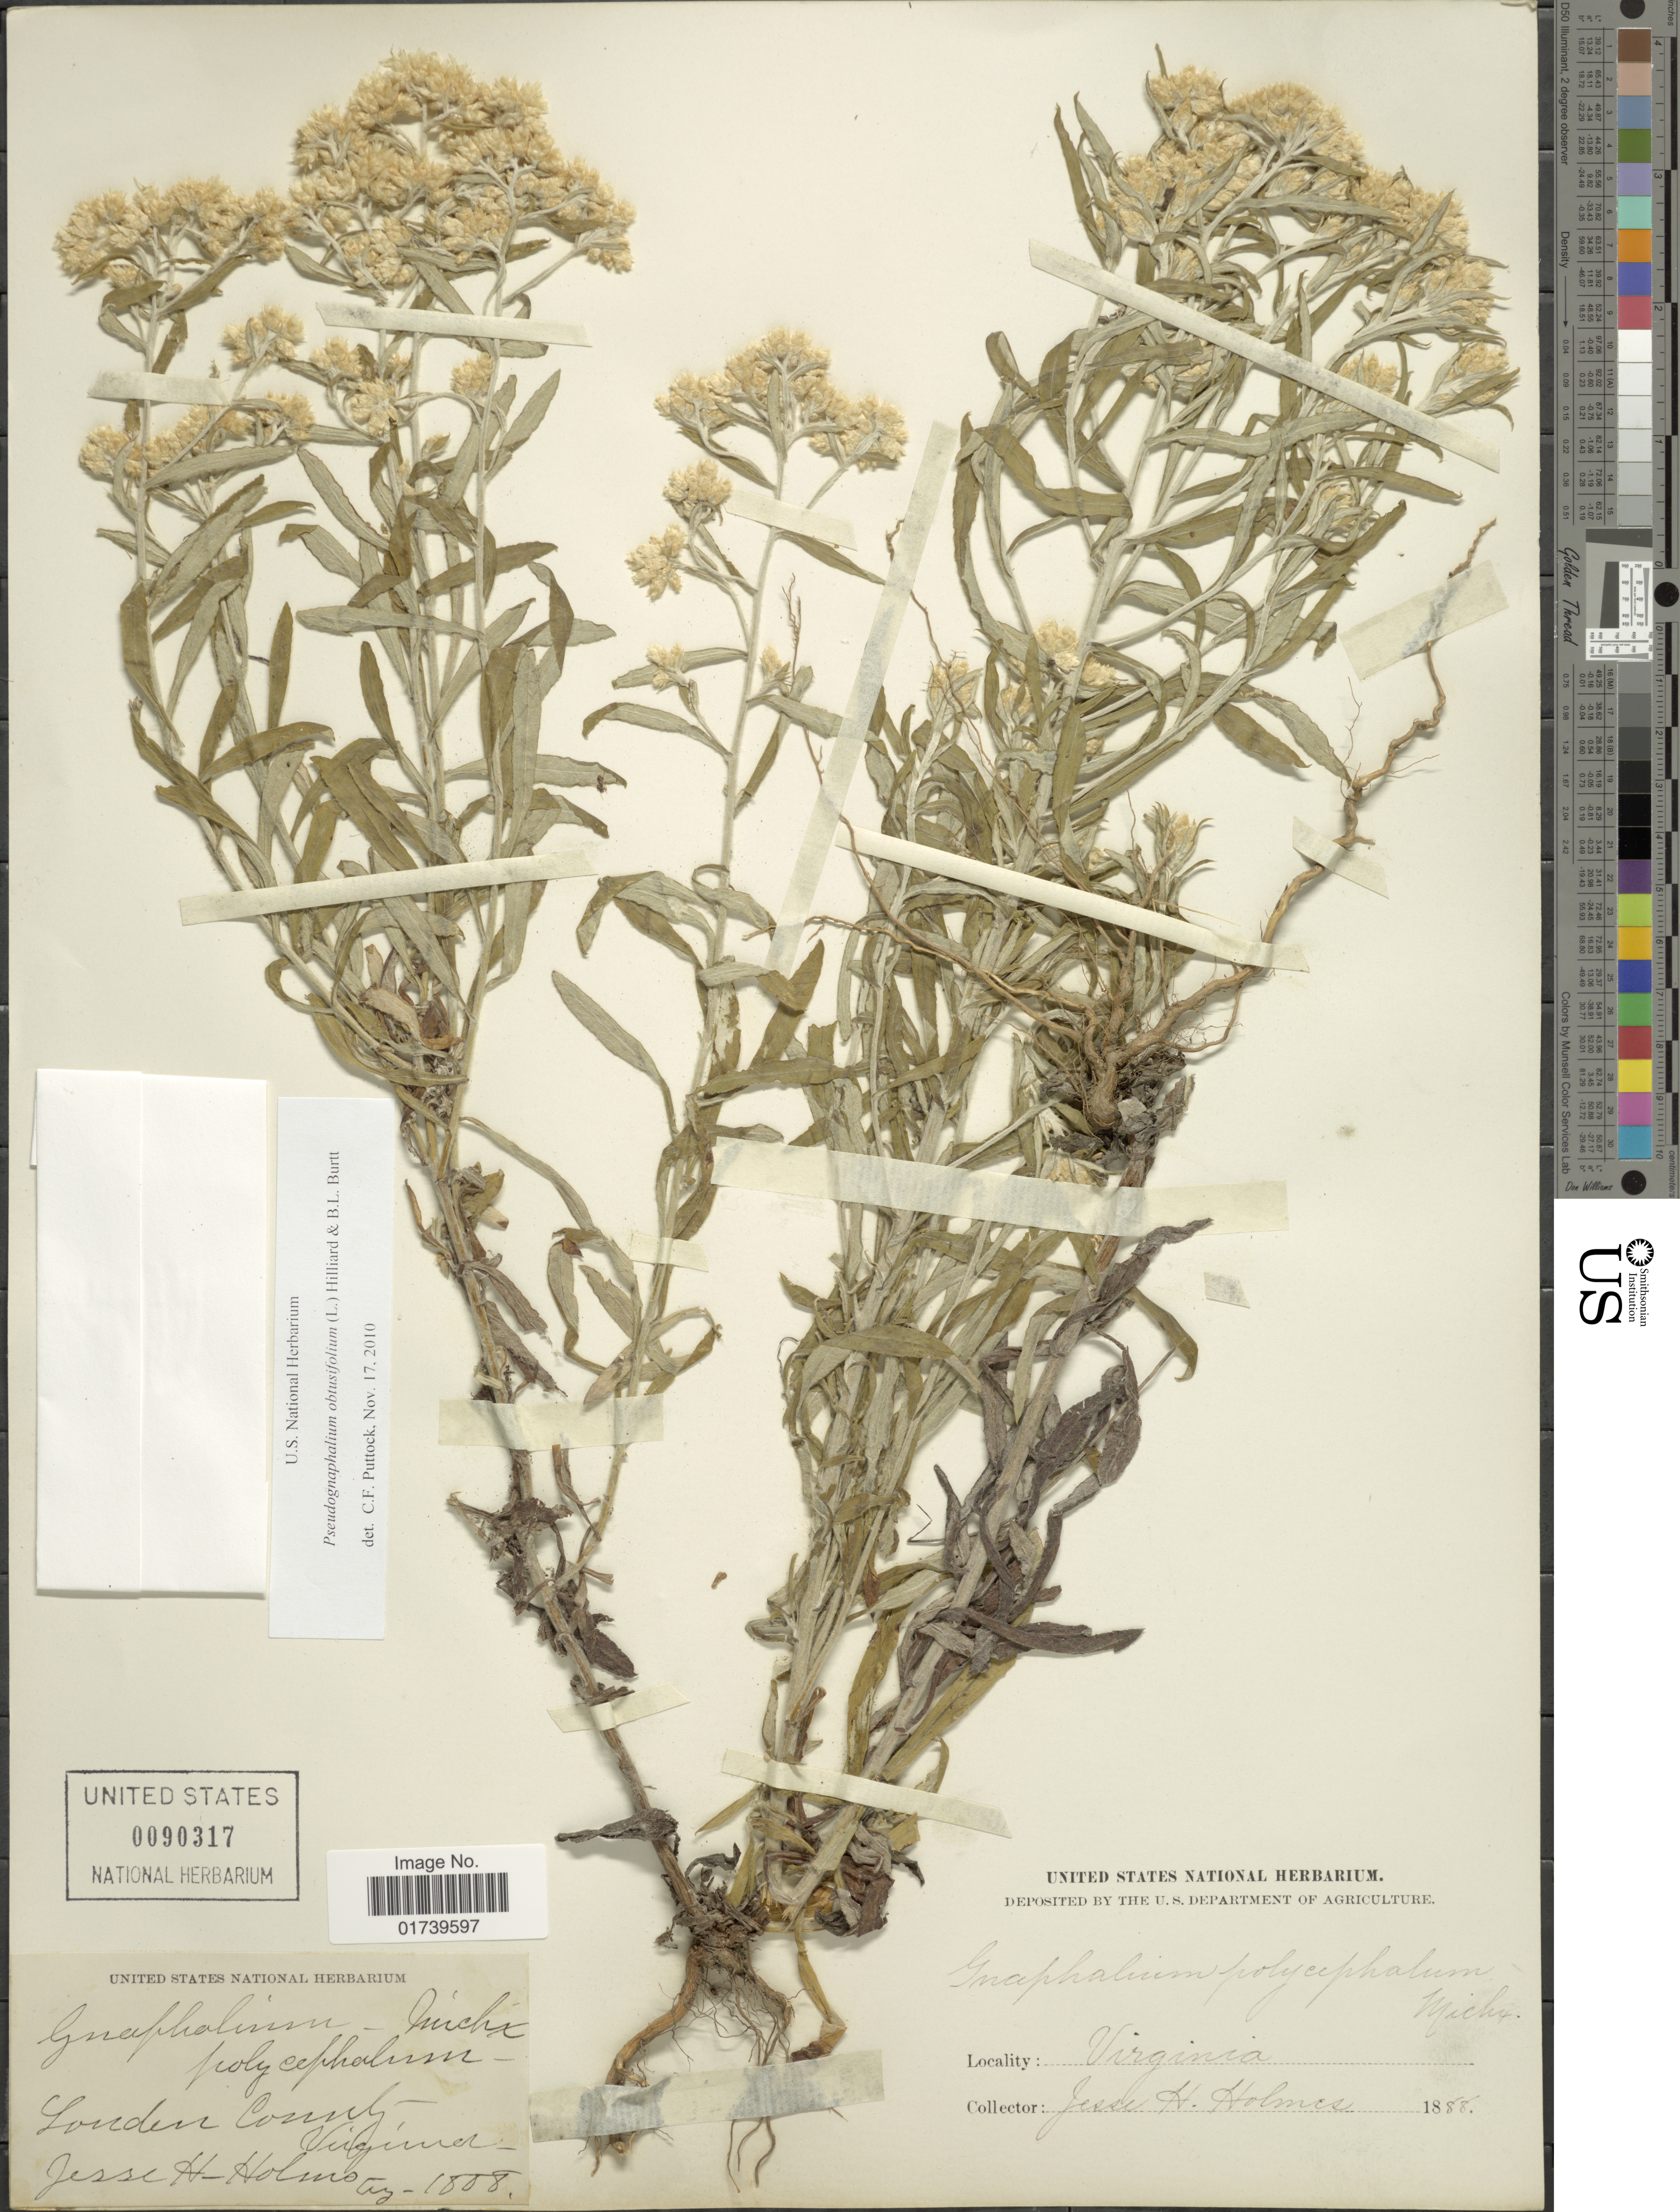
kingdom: Plantae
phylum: Tracheophyta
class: Magnoliopsida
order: Asterales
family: Asteraceae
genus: Pseudognaphalium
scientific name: Pseudognaphalium obtusifolium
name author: (L.) Hilliard & B.L. Burtt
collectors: J. Holmes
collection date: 1888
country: United States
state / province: Virginia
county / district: Loudoun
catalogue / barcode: US 90317